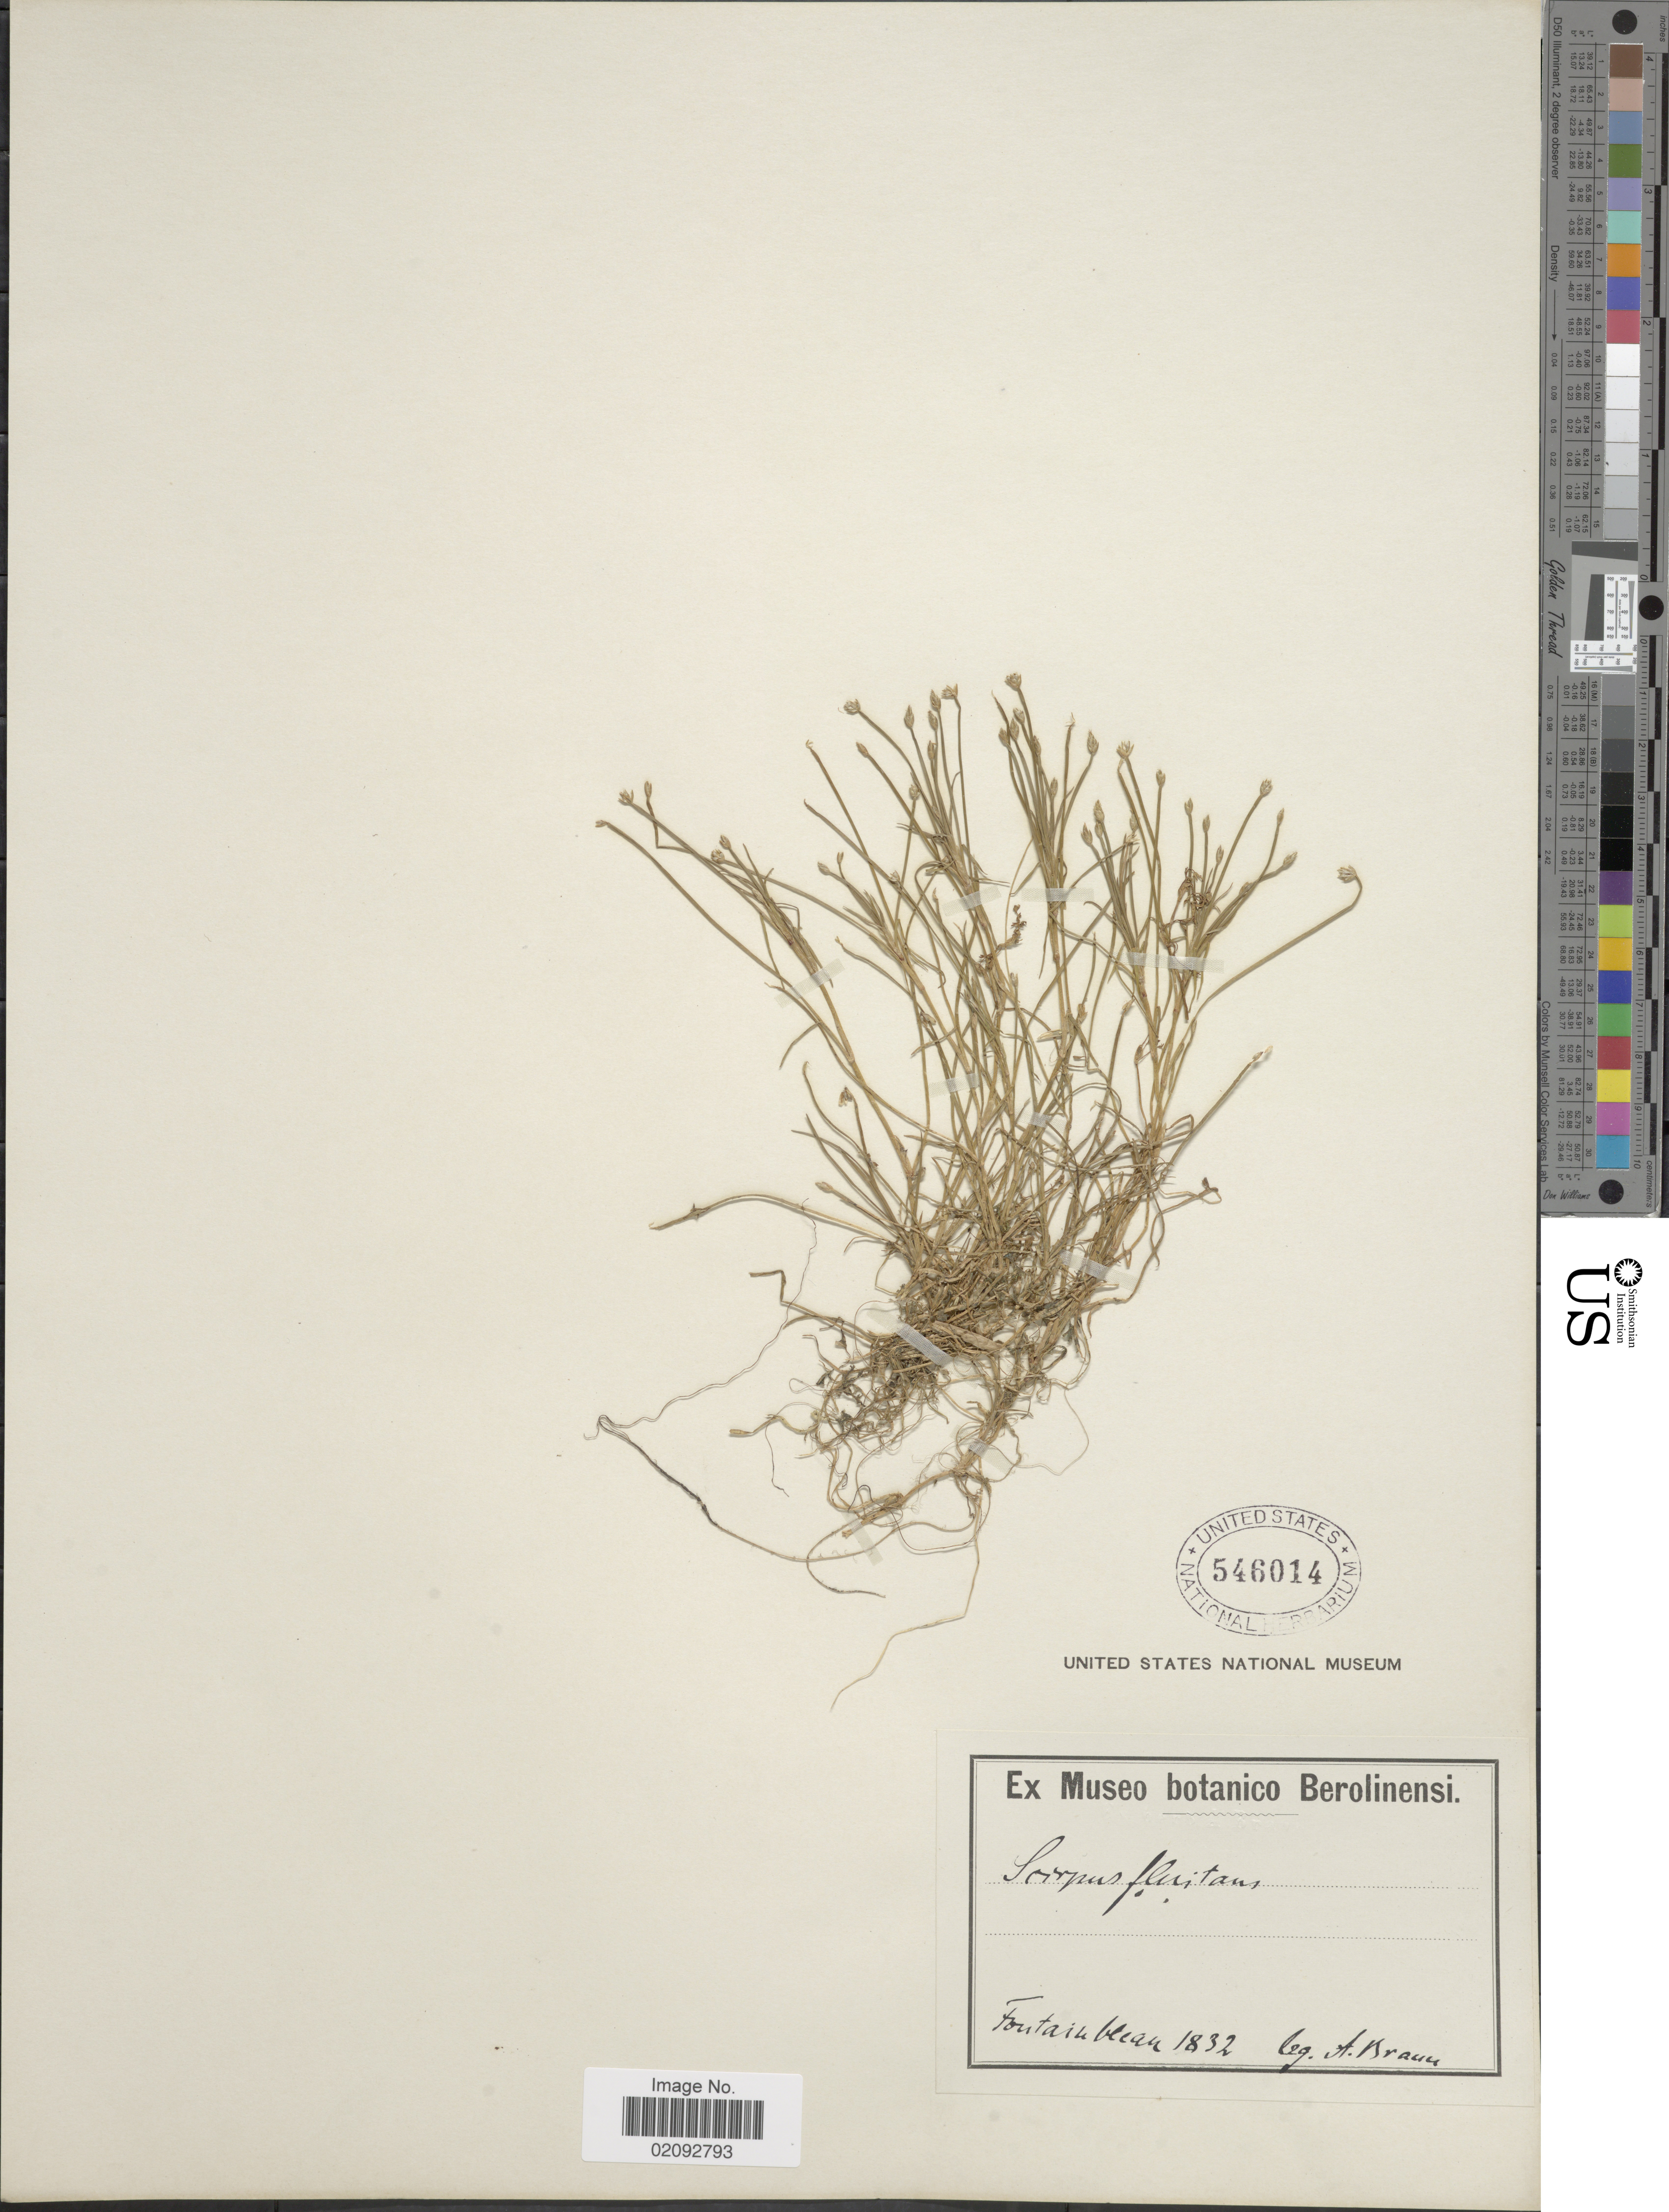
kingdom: Plantae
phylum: Tracheophyta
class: Liliopsida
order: Poales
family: Cyperaceae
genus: Isolepis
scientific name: Isolepis fluitans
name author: (L.) R. Br.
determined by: Strong, Mark T., (BOT), Smithsonian Institution - National Museum of Natural History (UNITED STATES)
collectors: A. Braun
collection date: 1832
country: France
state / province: Île-de-France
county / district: Seine-et-Marne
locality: Fontainebleau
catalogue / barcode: US 546014